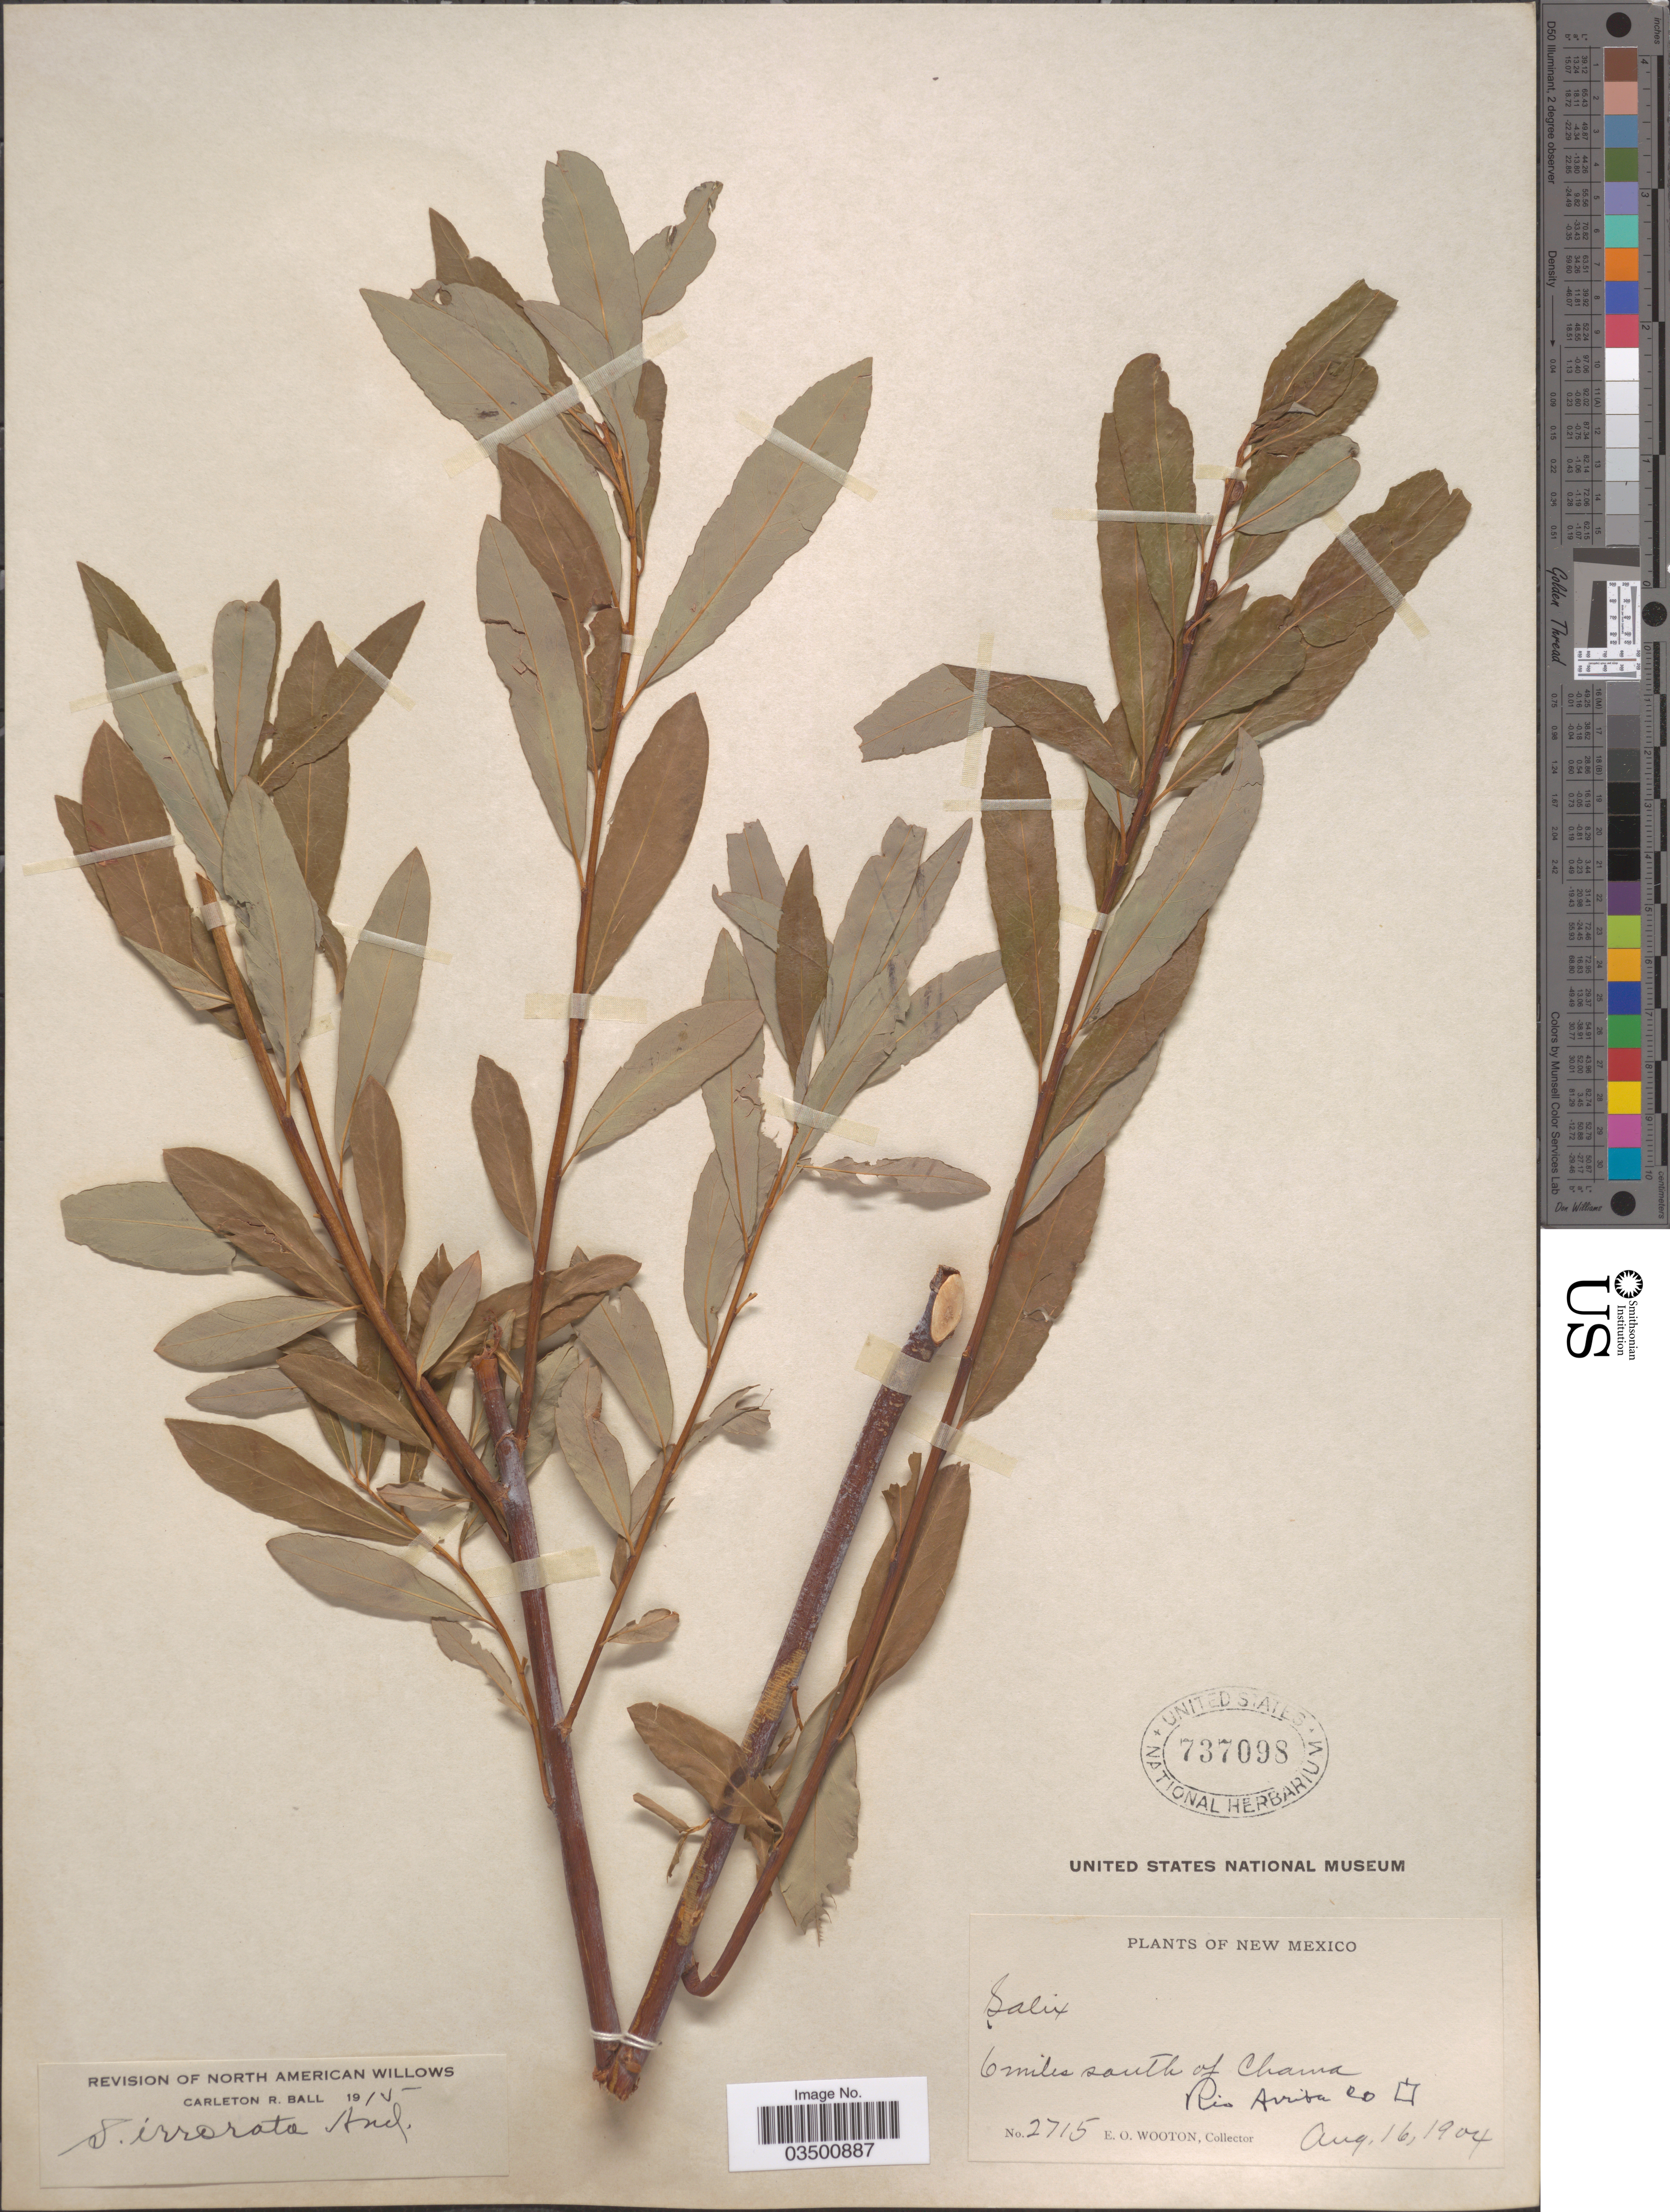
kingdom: Plantae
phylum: Tracheophyta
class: Magnoliopsida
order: Malpighiales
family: Salicaceae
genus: Salix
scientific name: Salix irrorata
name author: Andersson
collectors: E. O. Wooton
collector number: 2715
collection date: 1904-08-16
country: United States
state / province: New Mexico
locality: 6 miles south of Chama. Rio Arriba Co.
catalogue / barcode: US 737098